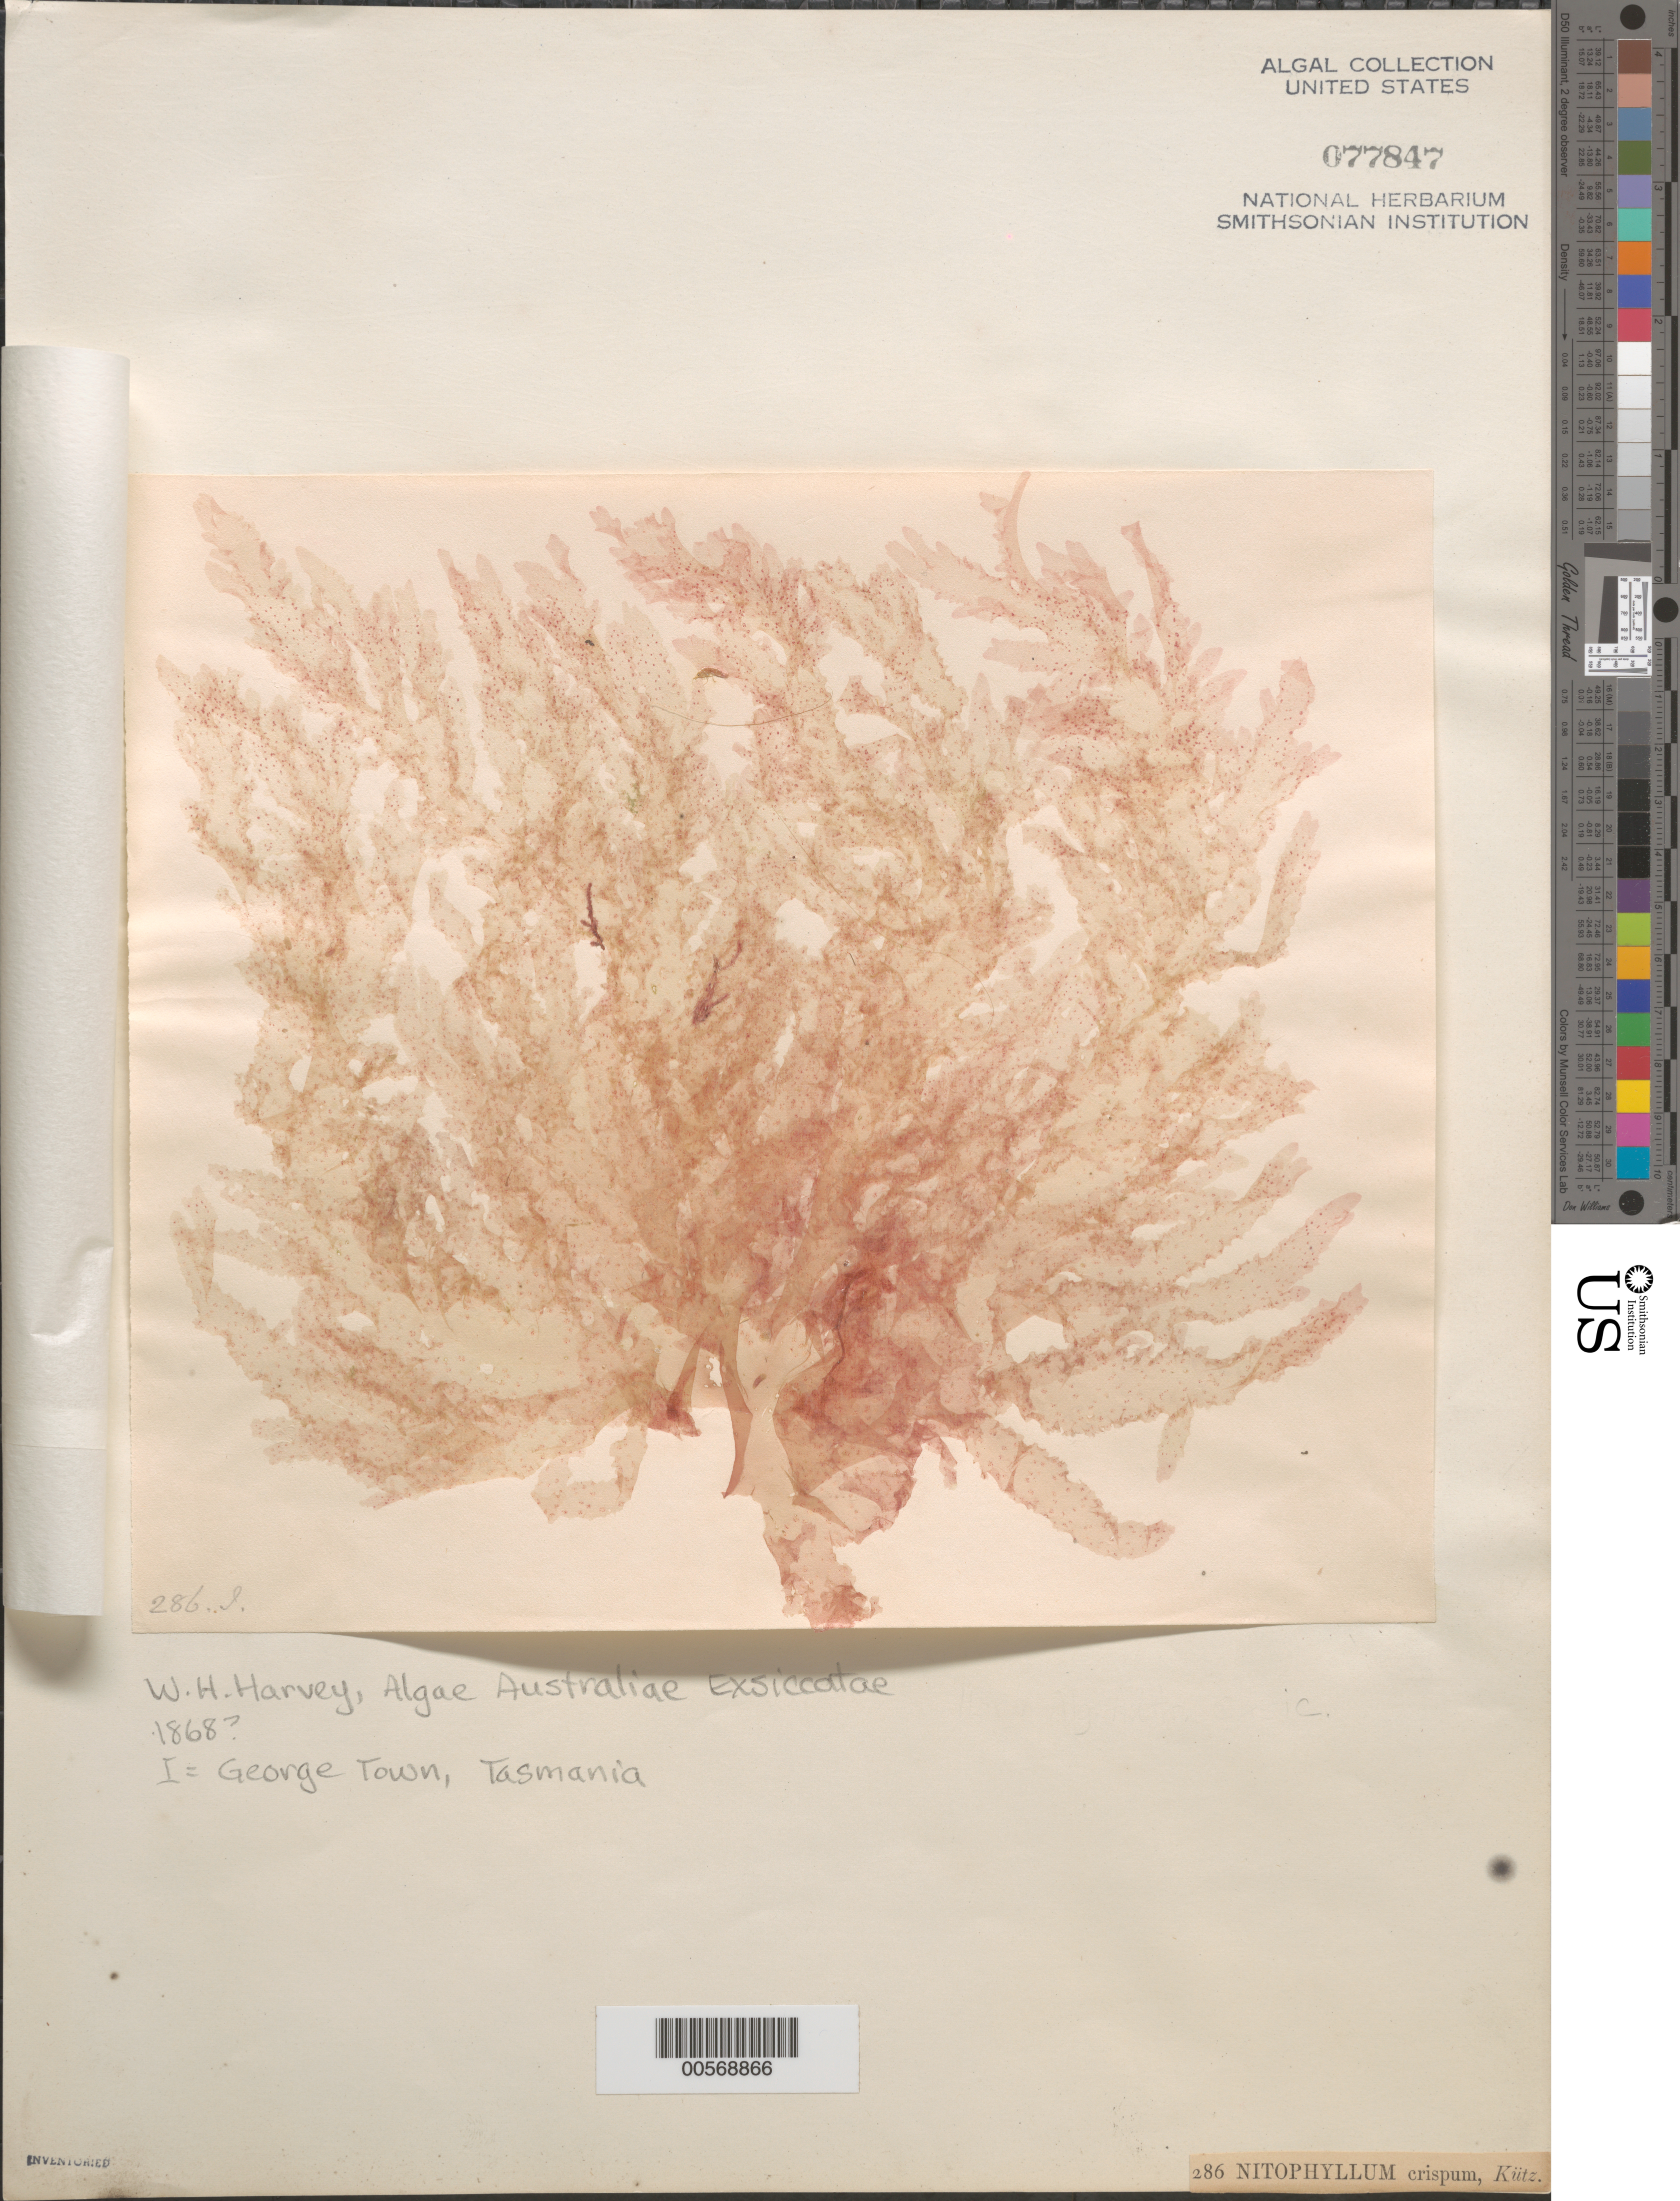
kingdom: Plantae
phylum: Rhodophyta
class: Florideophyceae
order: Ceramiales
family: Delesseriaceae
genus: Nitophyllum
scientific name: Nitophyllum crispum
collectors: W. Harvey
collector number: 286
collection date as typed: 1868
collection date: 1868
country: Australia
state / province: Tasmania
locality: George Town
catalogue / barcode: US 77847